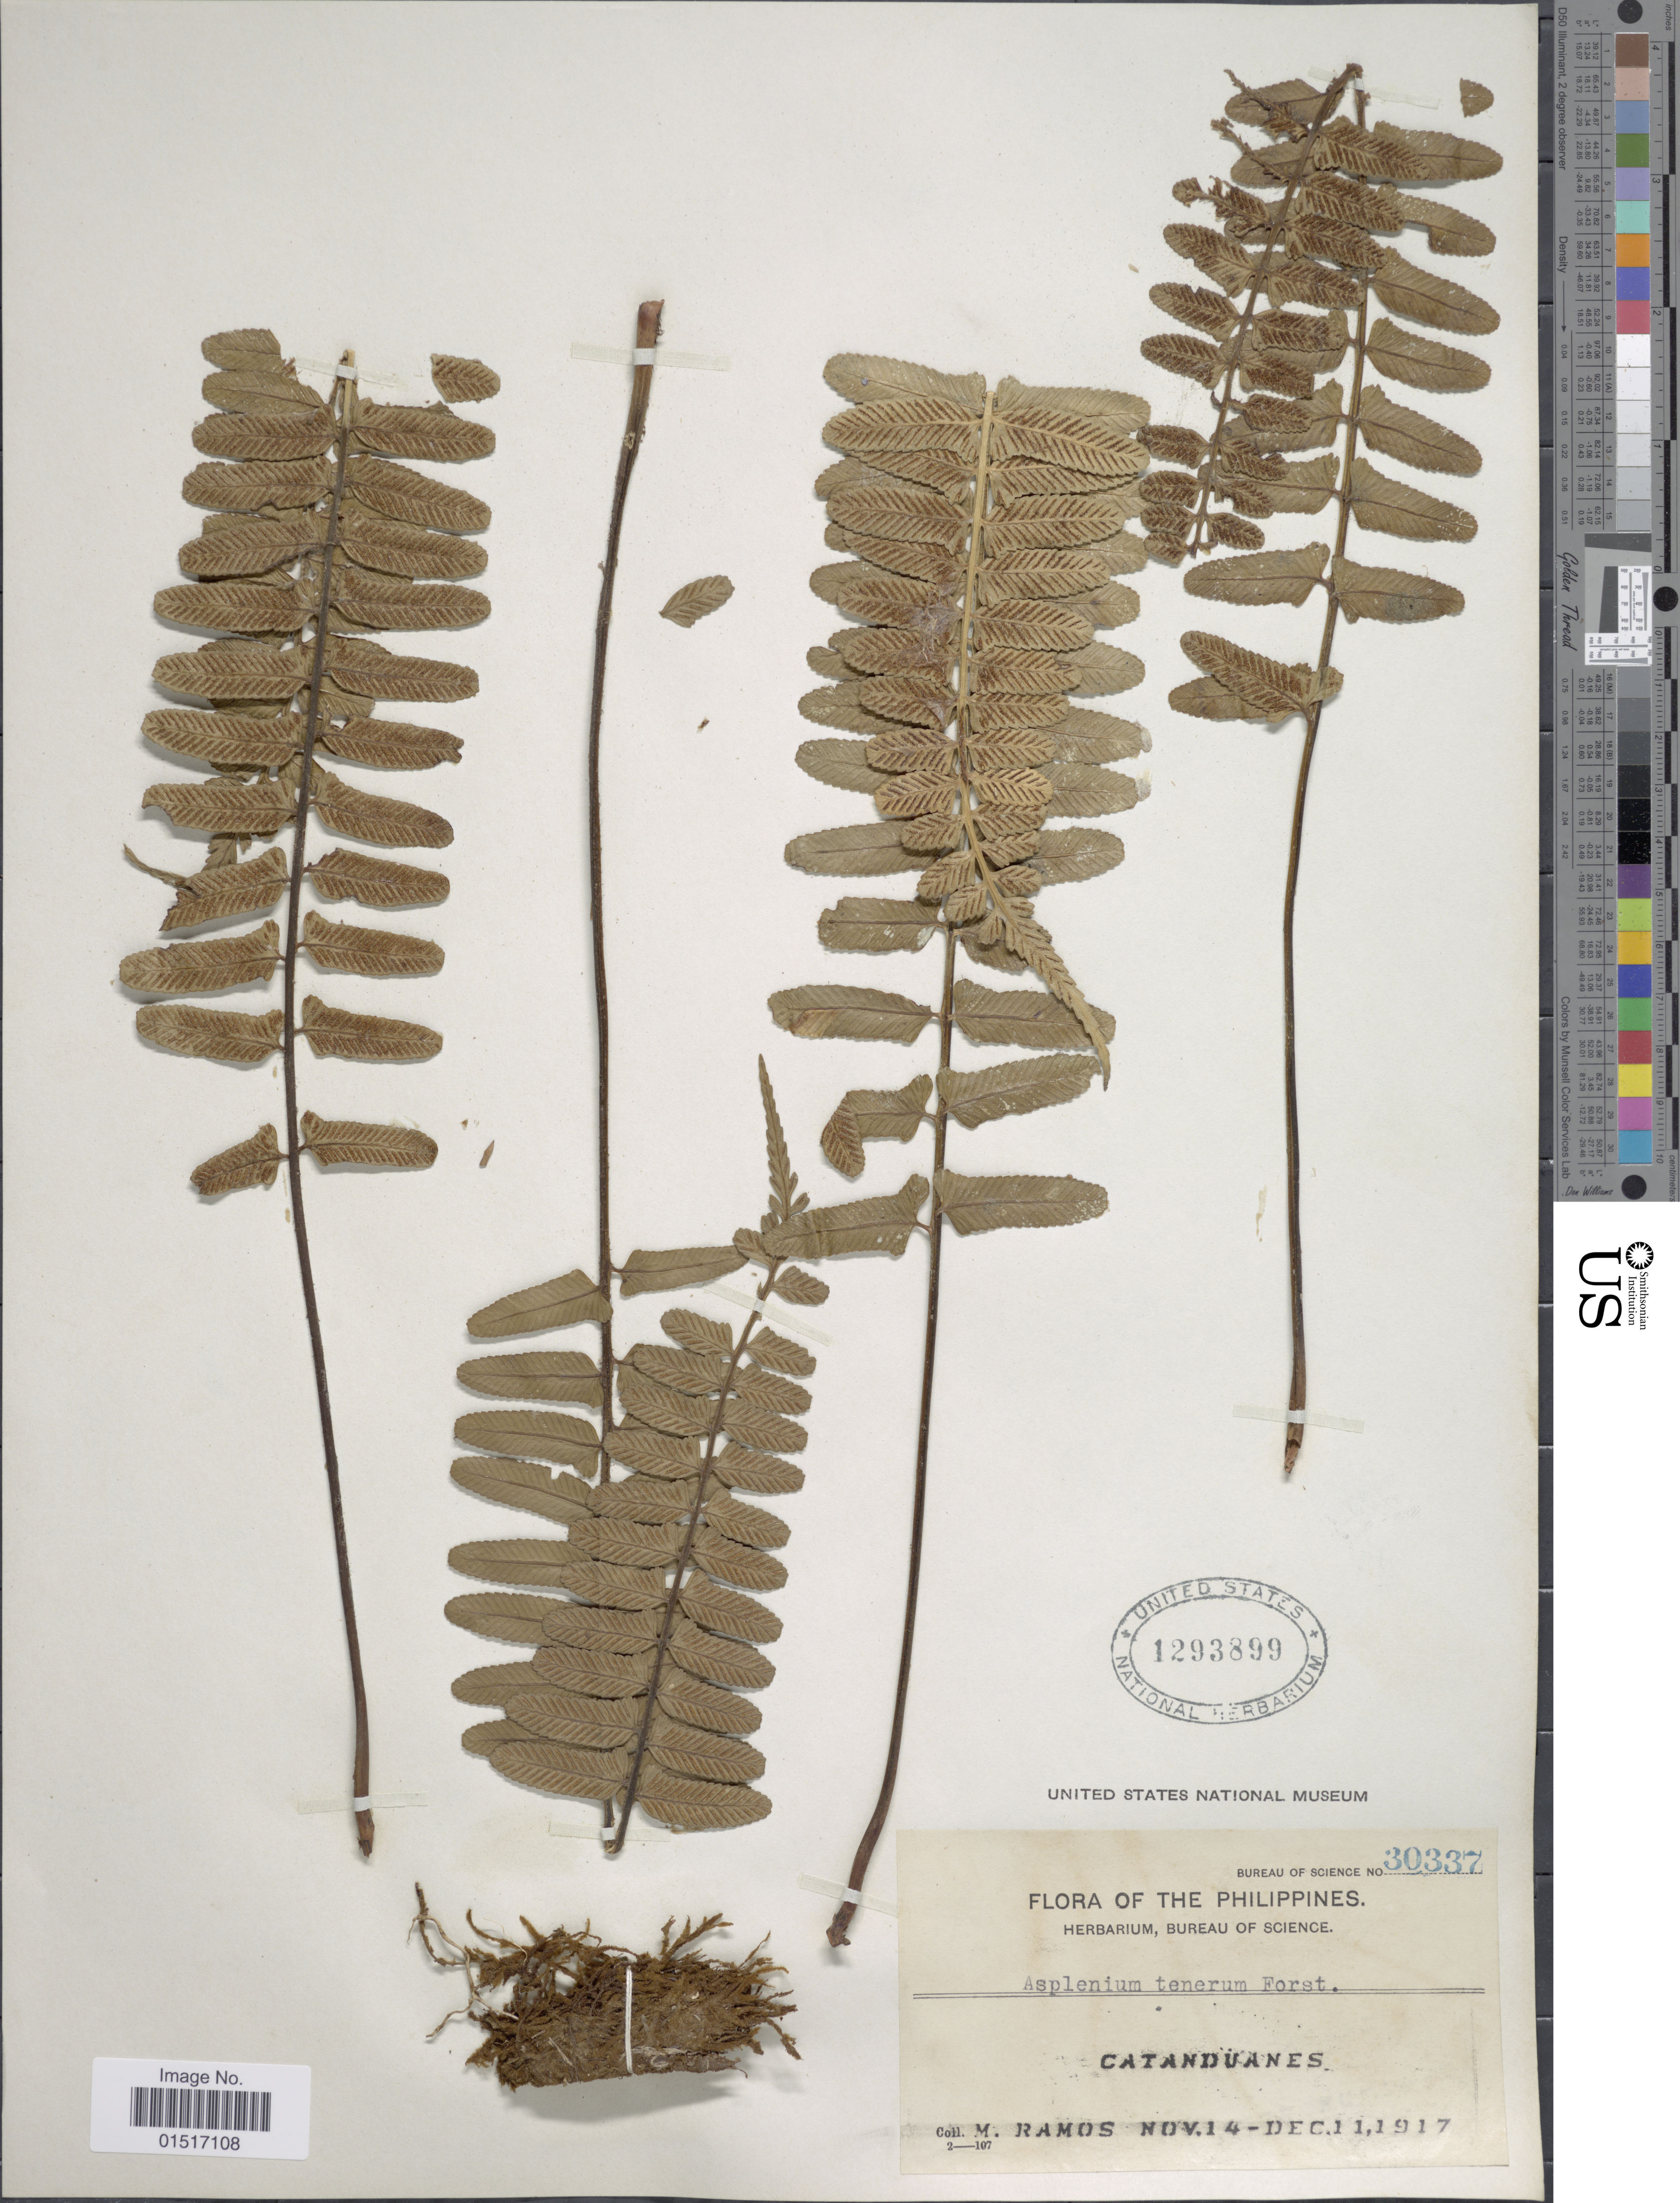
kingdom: Plantae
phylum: Tracheophyta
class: Polypodiopsida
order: Polypodiales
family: Aspleniaceae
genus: Asplenium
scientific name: Asplenium tenerum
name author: G. Forst.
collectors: M. Ramos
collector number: Bureau of Science 30337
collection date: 1917-11-14/1917-12-11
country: Philippines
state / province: Bicol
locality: Catanduanes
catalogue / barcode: US 1293899